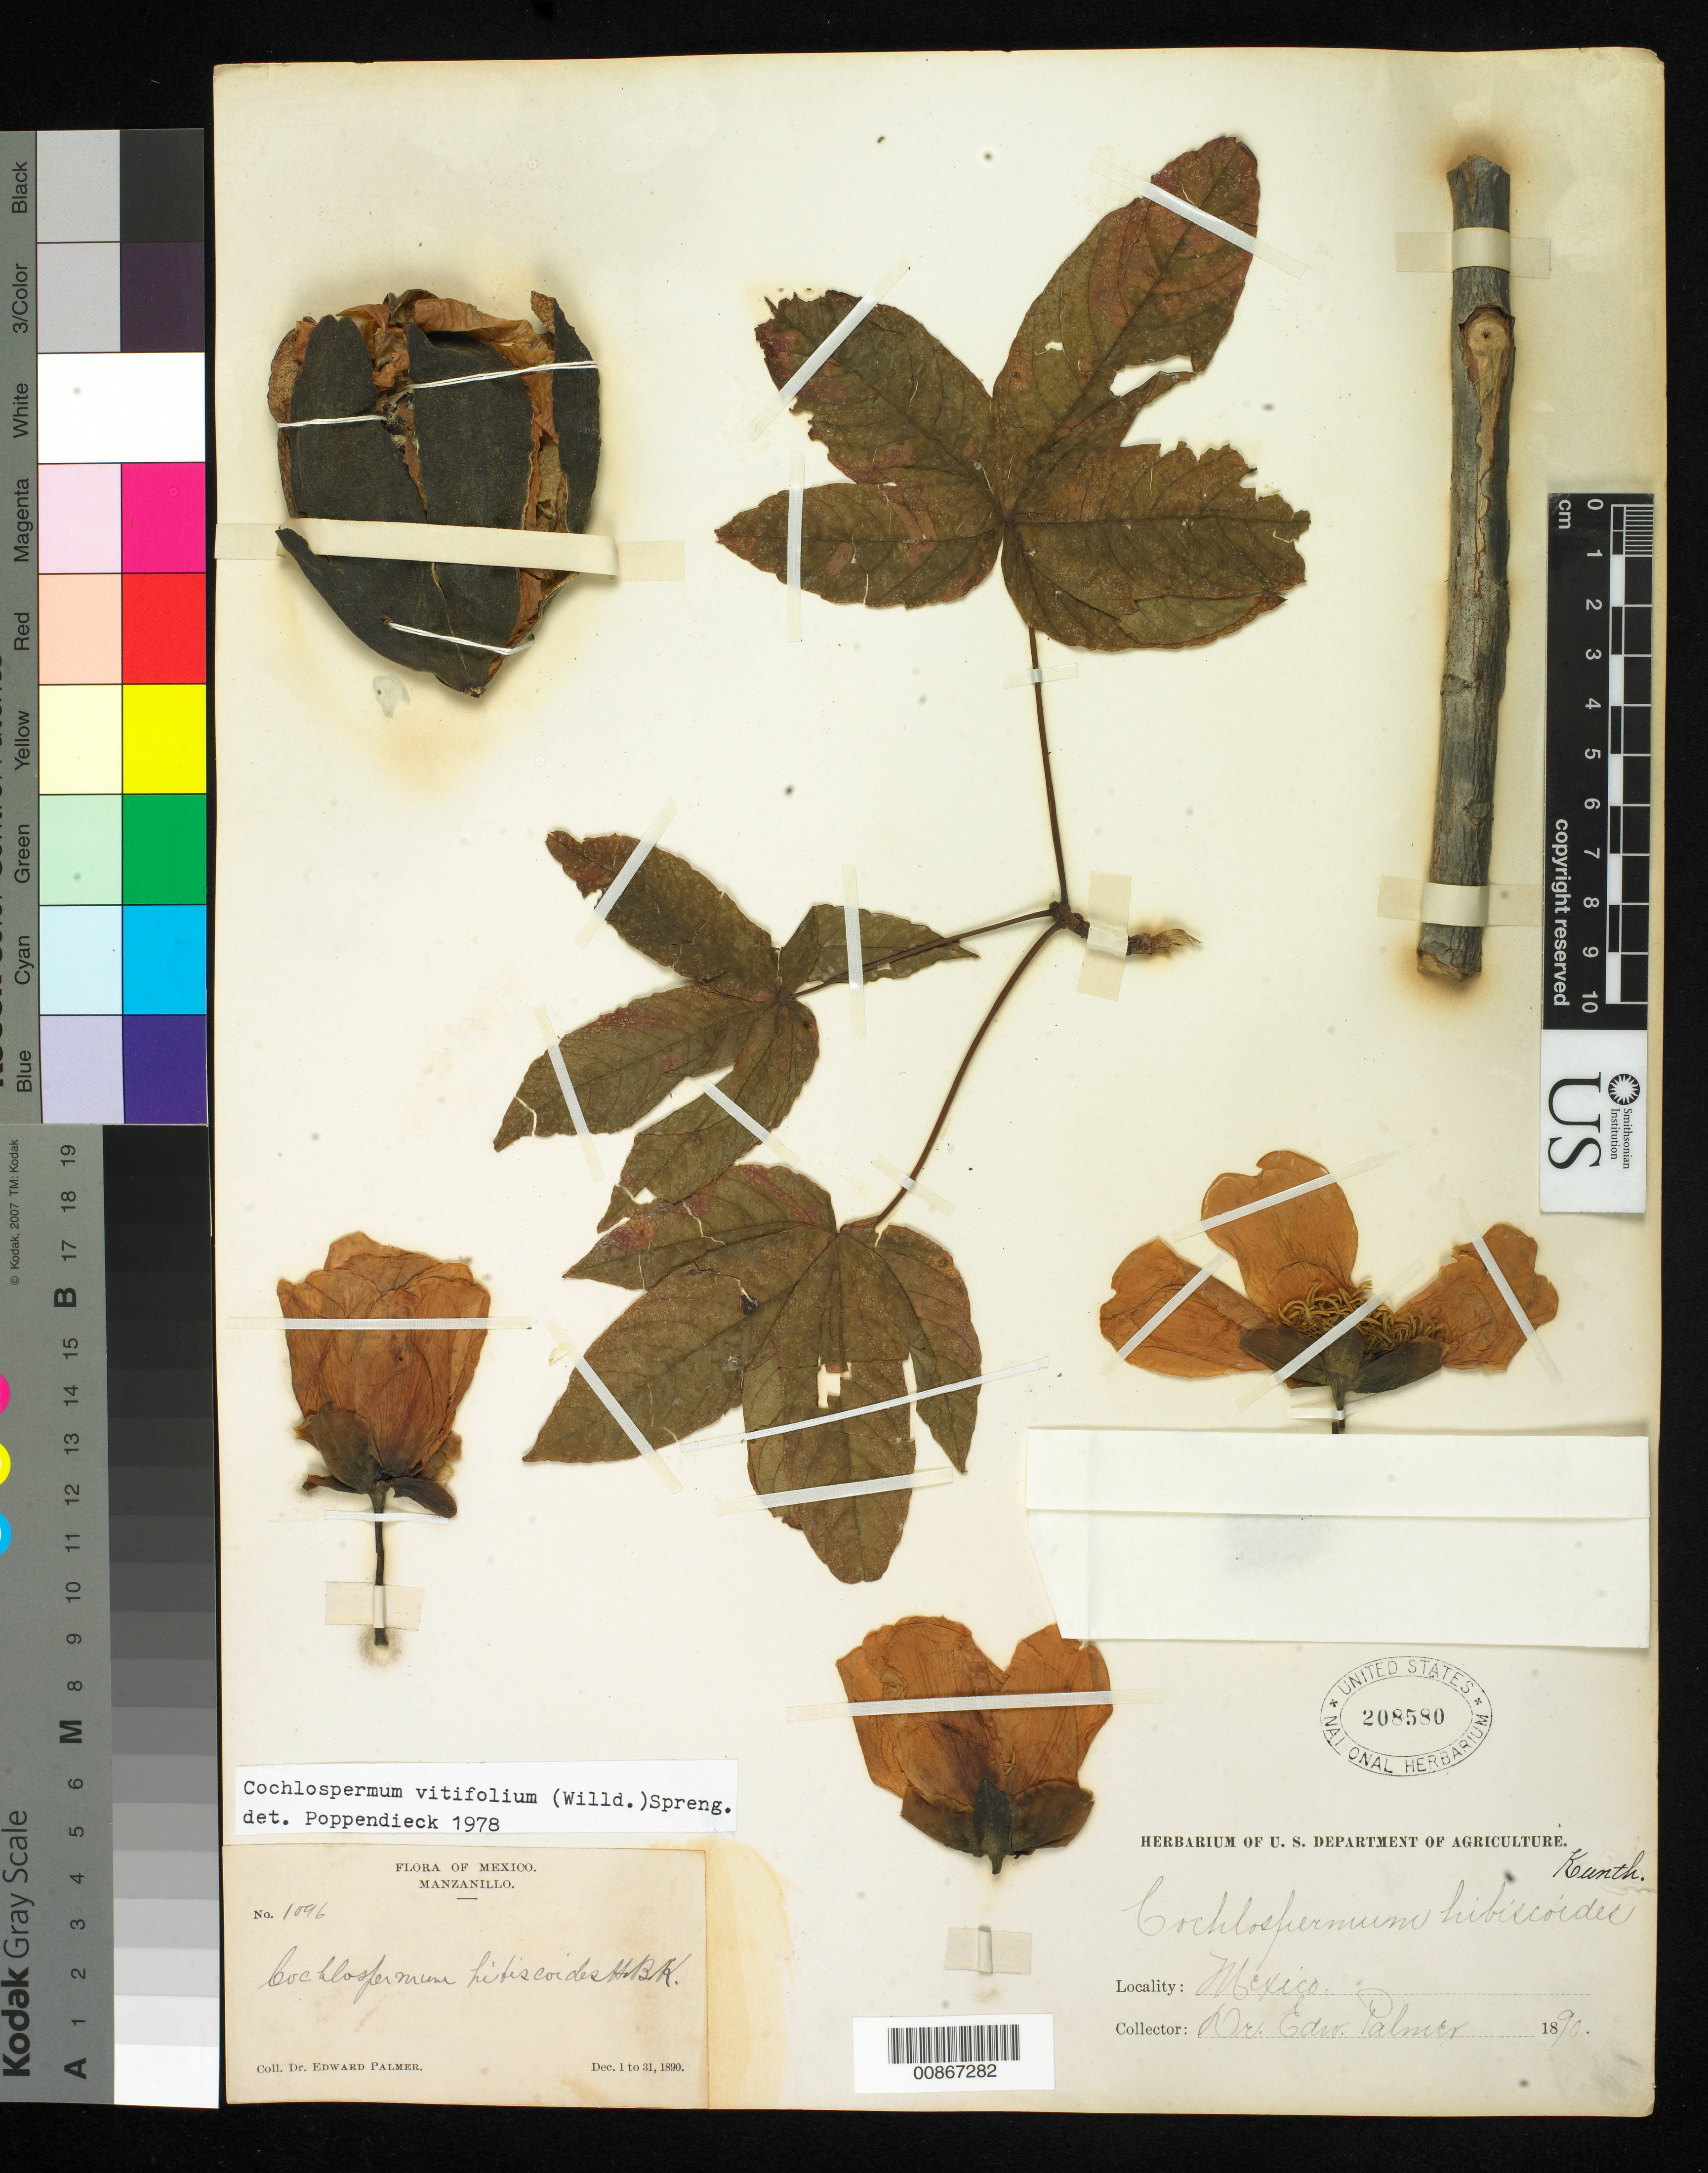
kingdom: Plantae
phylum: Tracheophyta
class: Magnoliopsida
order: Malvales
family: Cochlospermaceae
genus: Cochlospermum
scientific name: Cochlospermum vitifolium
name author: (Willd.) Spreng.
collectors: E. Palmer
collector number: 1096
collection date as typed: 01 Dec 1890 to 31 Dec 1890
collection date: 1890-12-01/1890-12-31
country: Mexico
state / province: Colima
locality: Manzanillo, Colima.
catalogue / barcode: US 208580